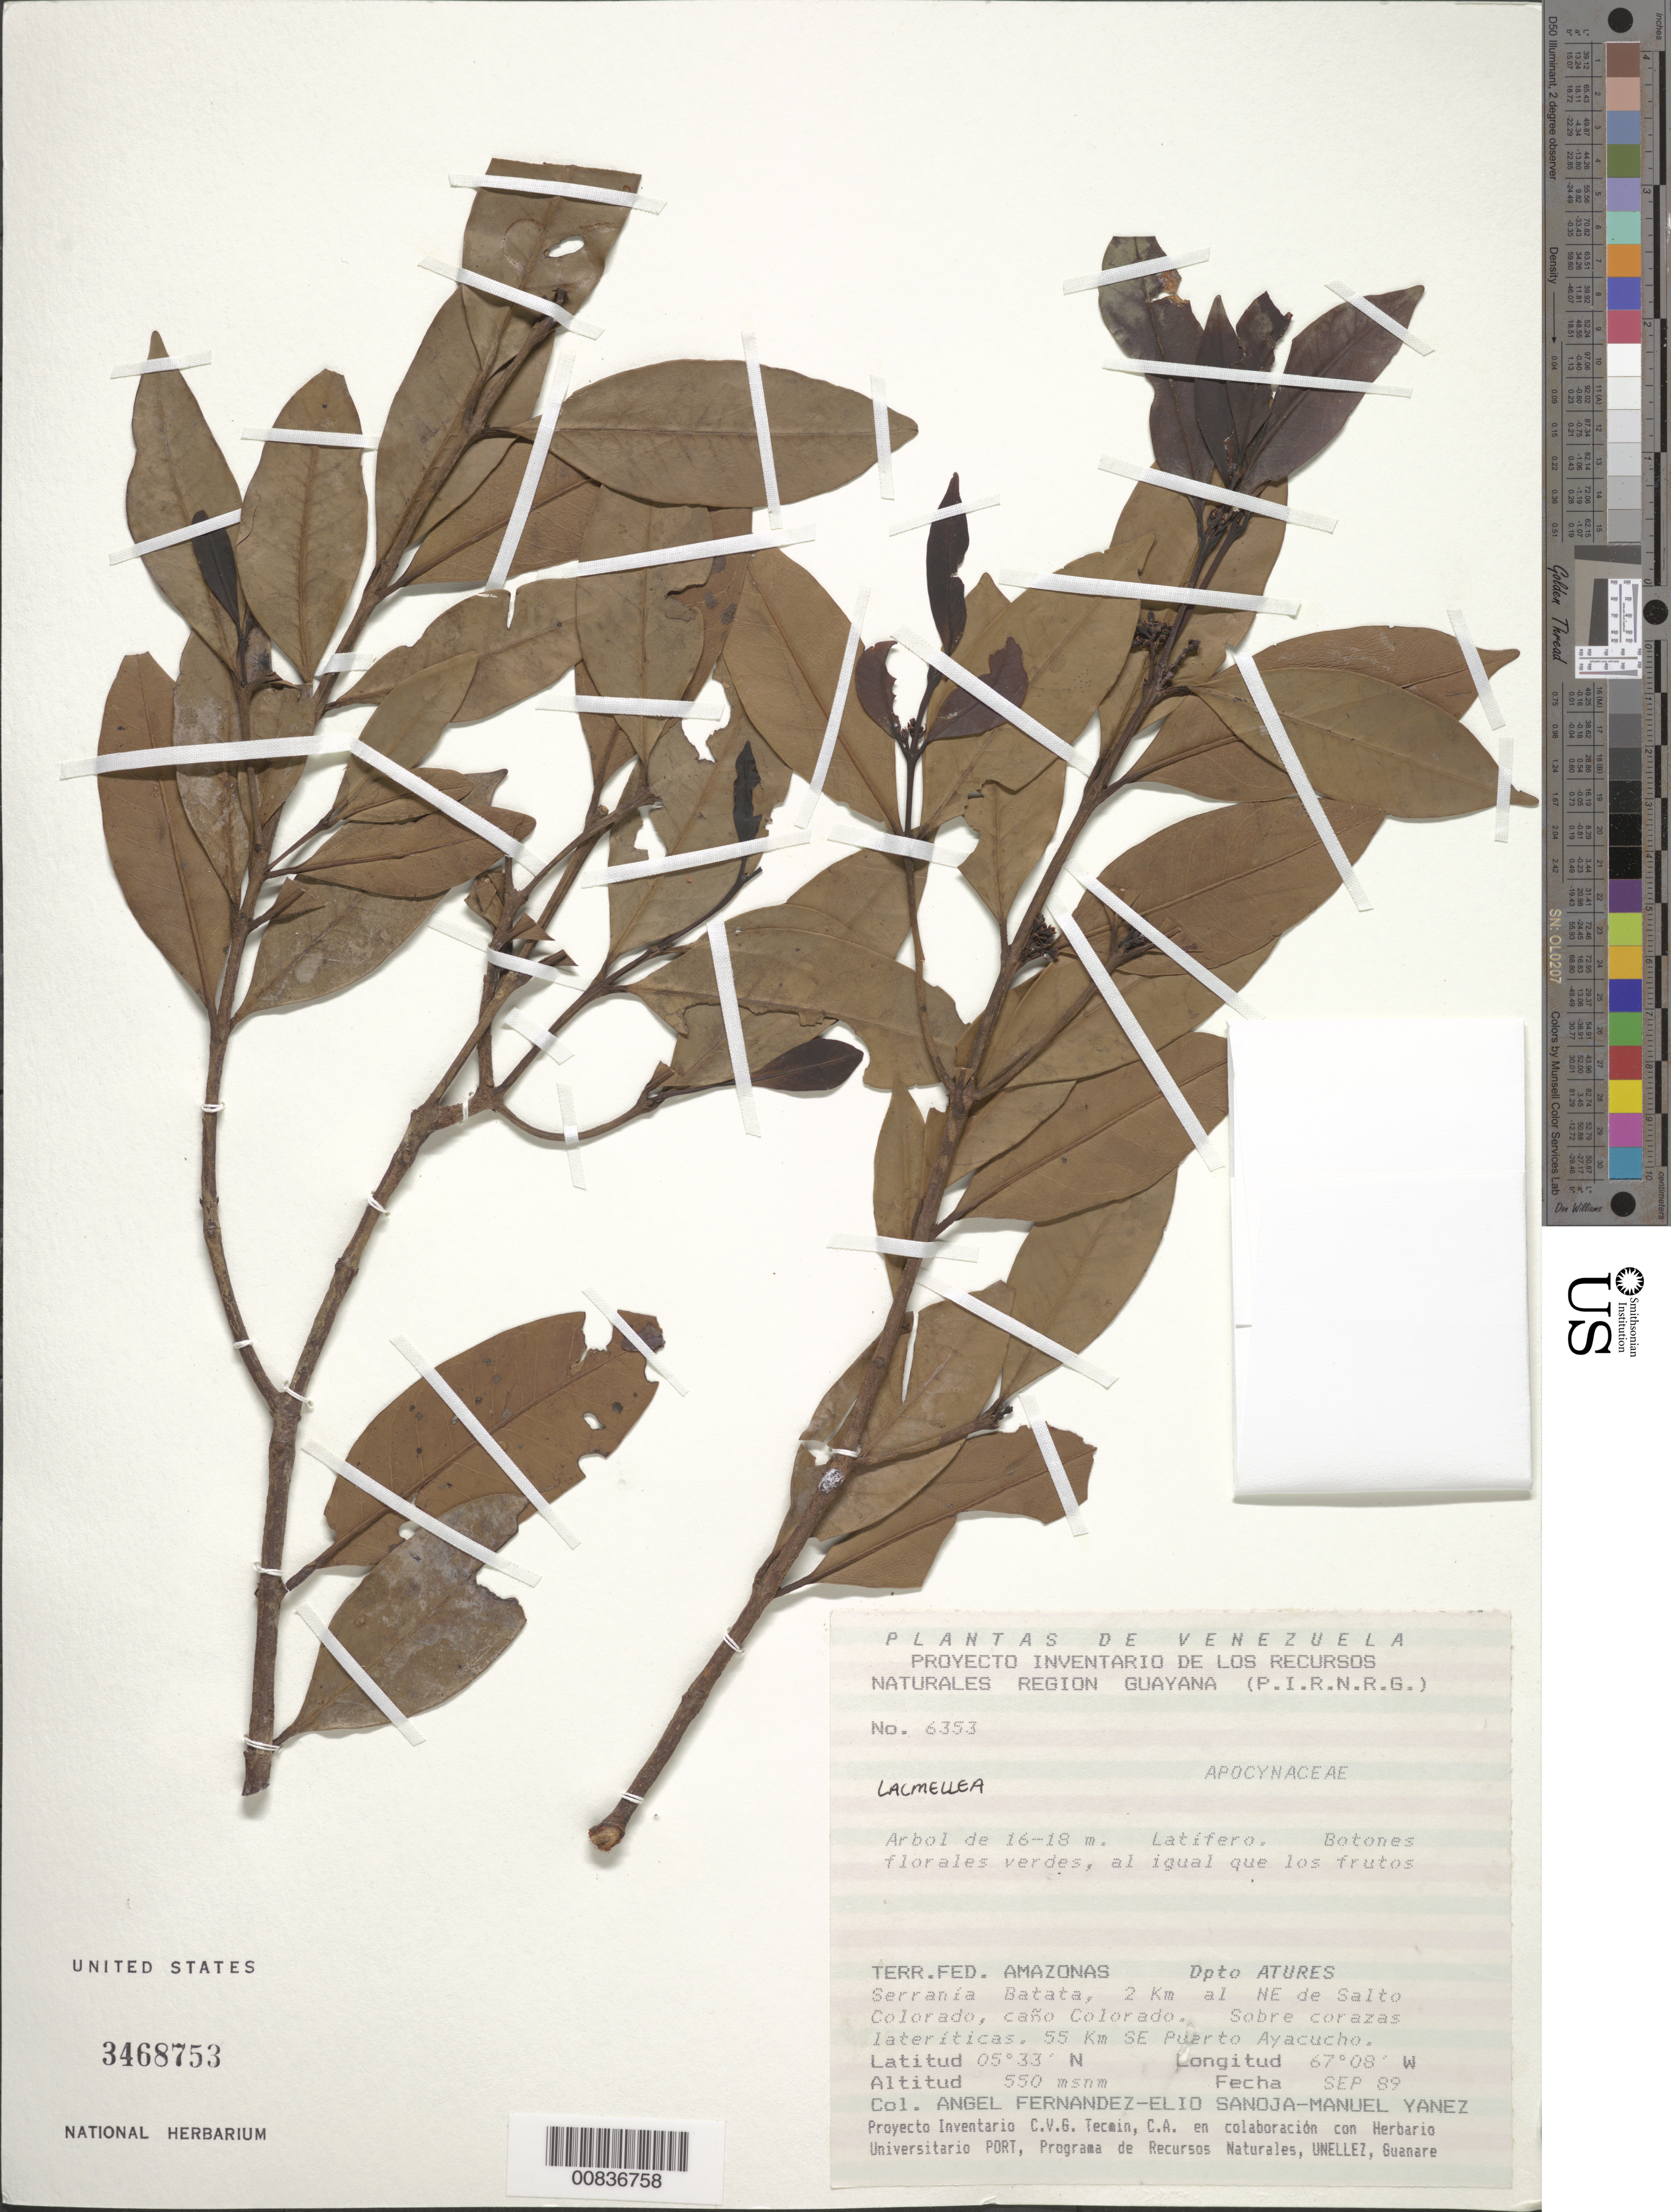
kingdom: Plantae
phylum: Tracheophyta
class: Magnoliopsida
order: Gentianales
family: Apocynaceae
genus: Lacmellea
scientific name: Lacmellea sp.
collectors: A. Fernández, E. Sanoja & M. Yanez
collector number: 6353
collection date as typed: Sep-89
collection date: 1989-09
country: Venezuela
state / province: Amazonas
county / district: Atures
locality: Serrania Batata, 2 km NE of Salto Colorado, Caño Colorado, 55 km SE of Puerto Ayacucho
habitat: Sobre corazas lateriticas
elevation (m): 550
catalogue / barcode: US 3468753